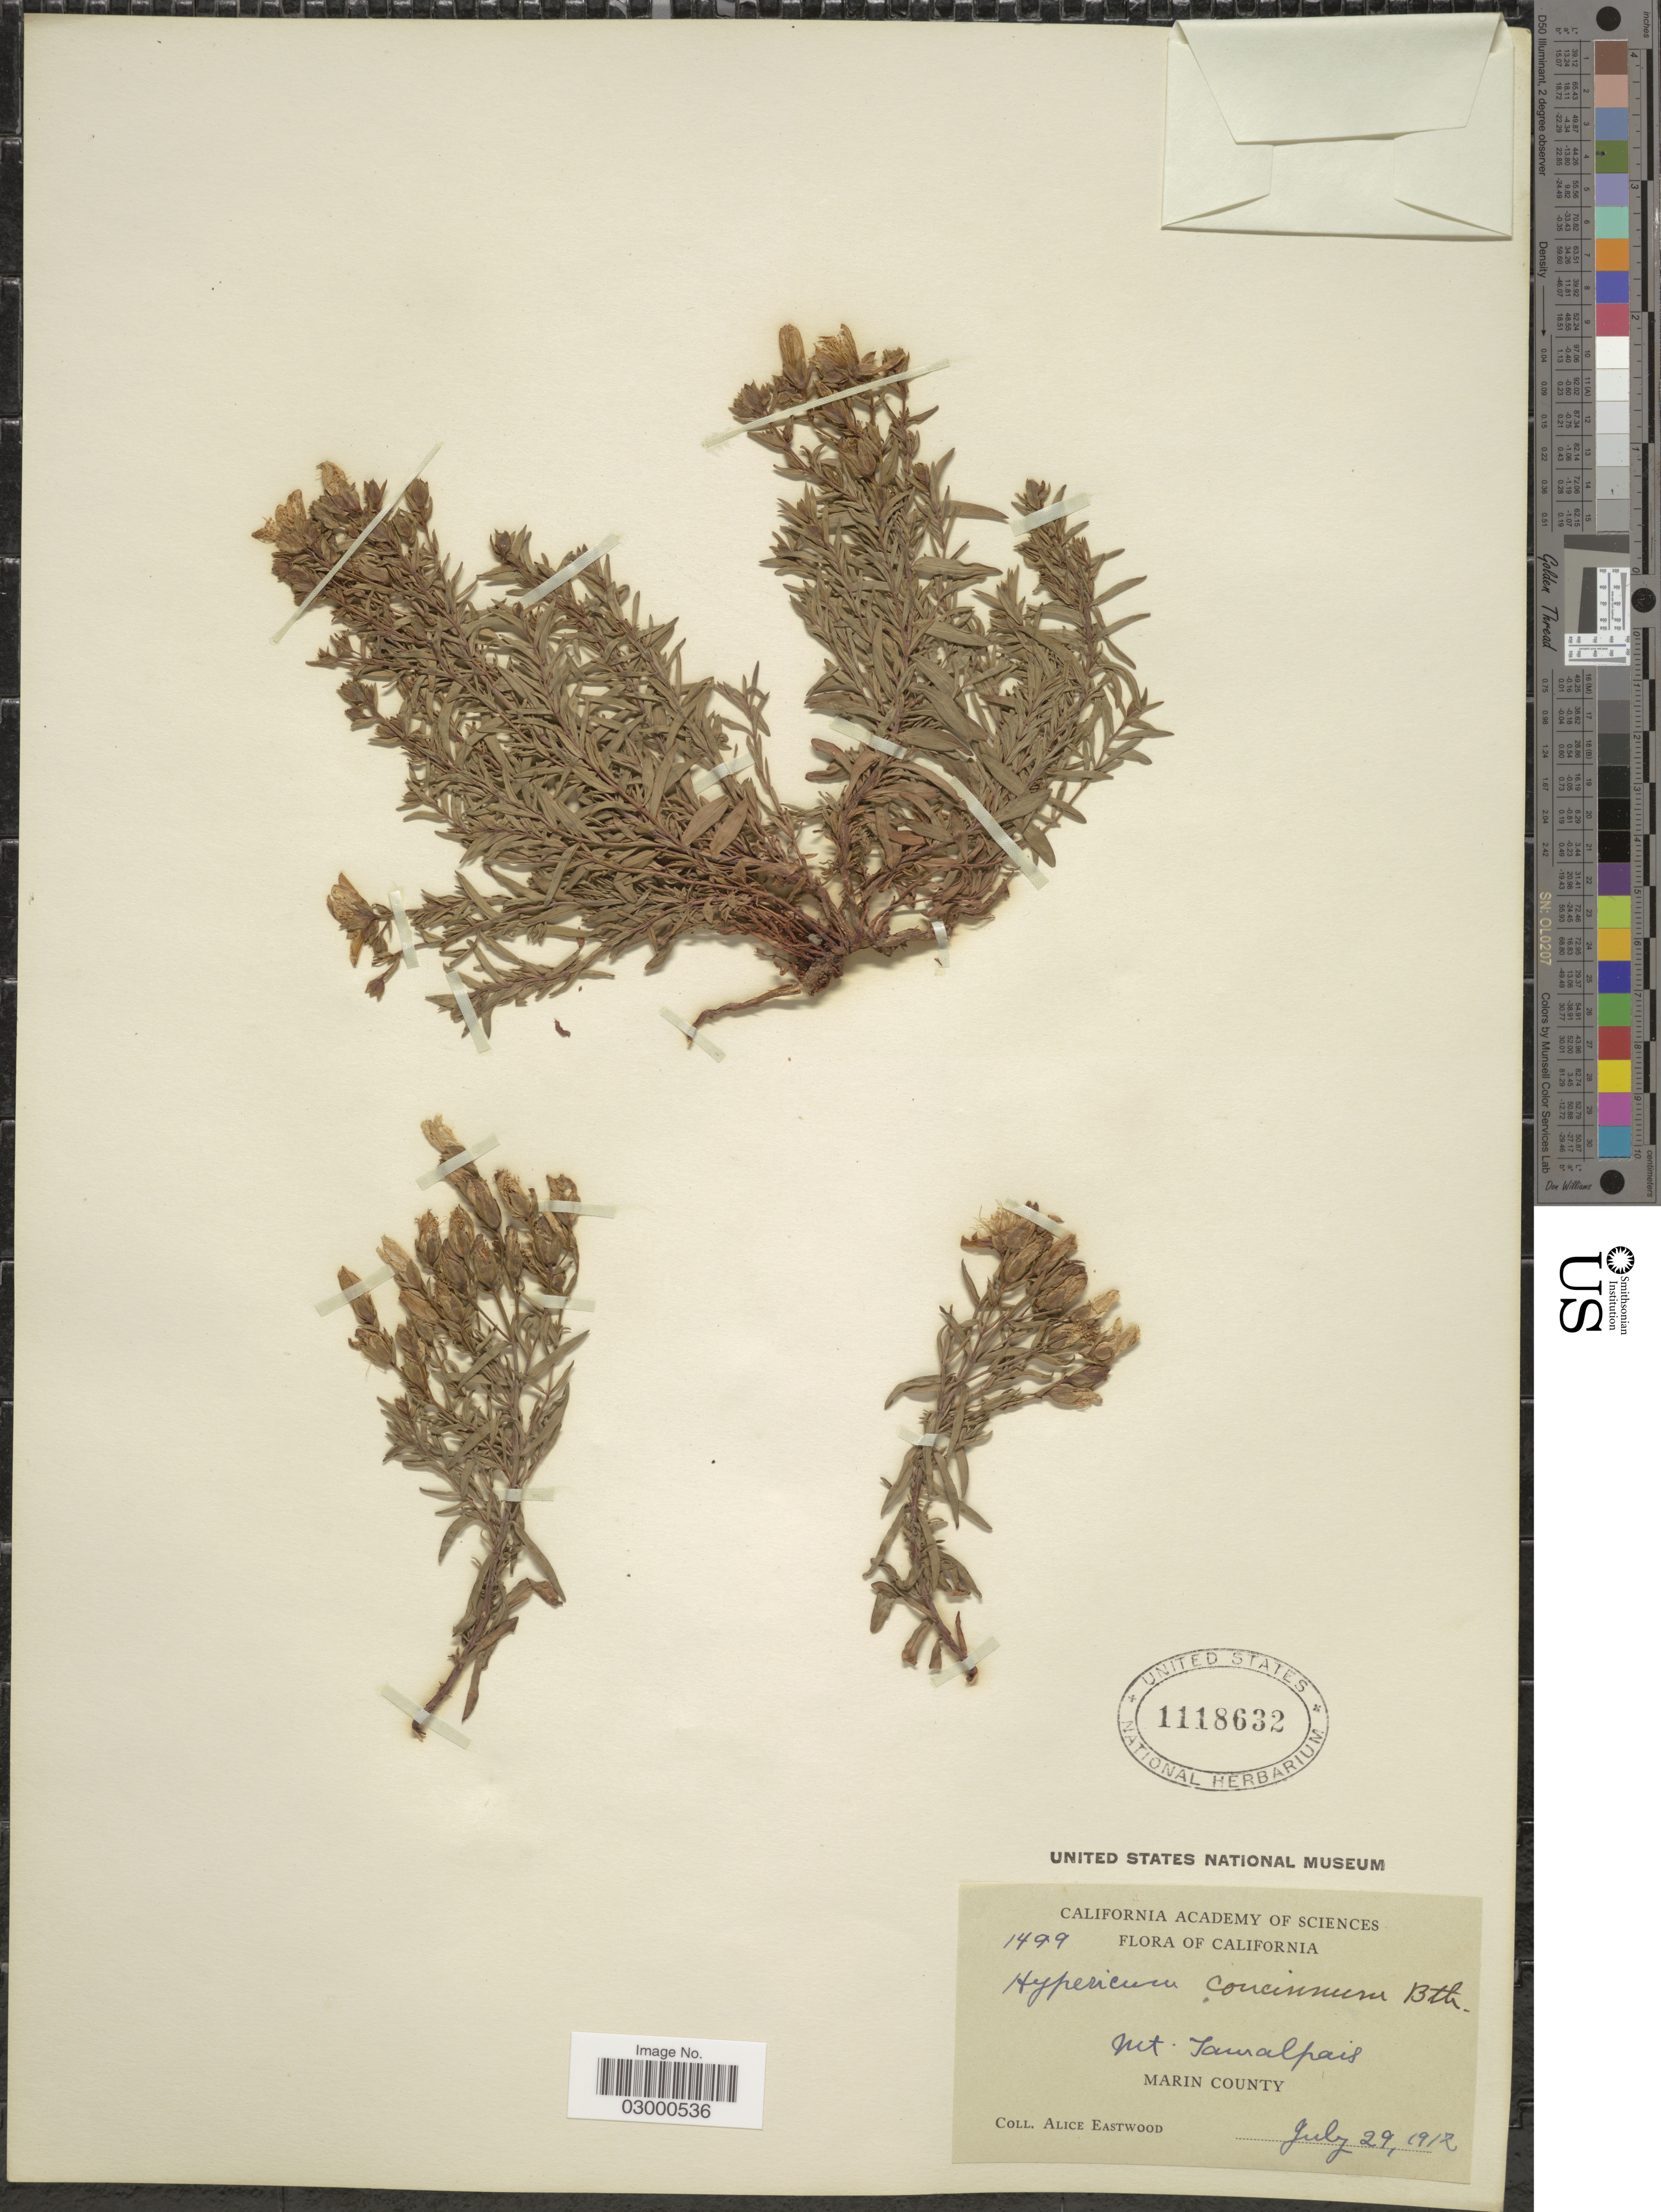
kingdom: Plantae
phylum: Tracheophyta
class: Magnoliopsida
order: Malpighiales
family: Hypericaceae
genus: Hypericum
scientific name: Hypericum concinnum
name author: Benth.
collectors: A. Eastwood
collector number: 1499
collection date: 1912-07-29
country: United States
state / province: California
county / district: Marin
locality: Mt. Tamalpais, Marin County.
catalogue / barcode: US 1118632